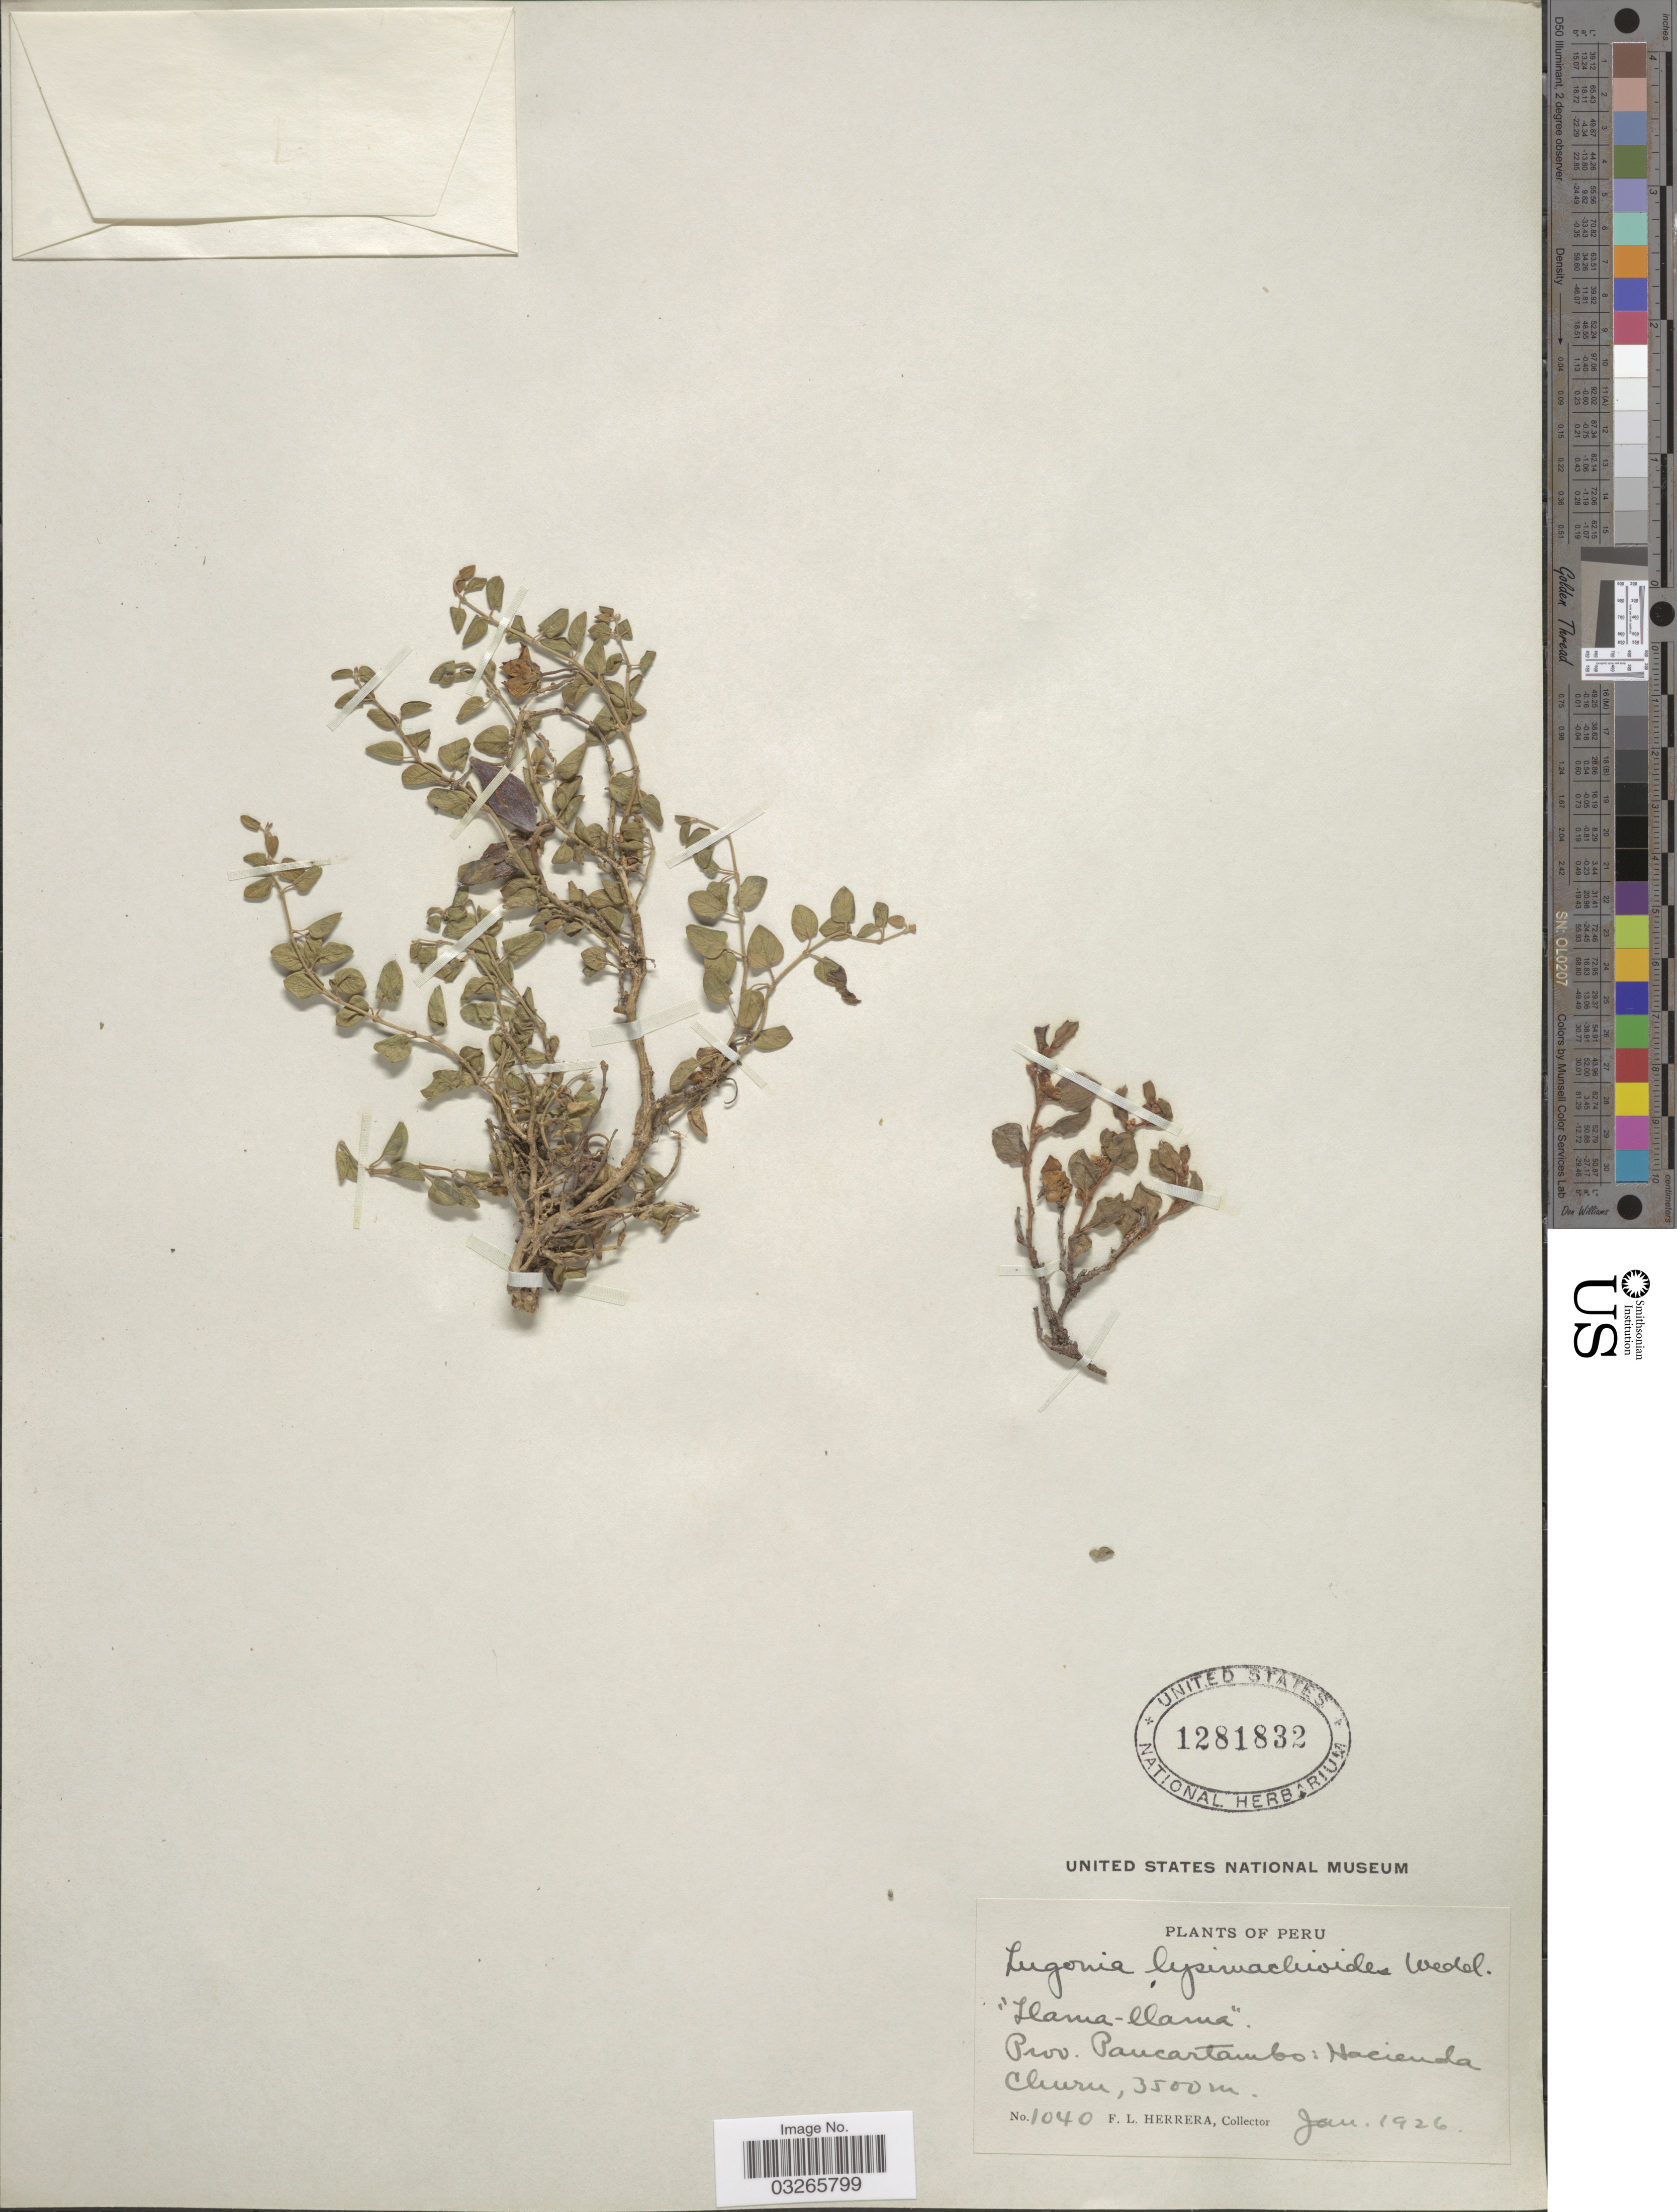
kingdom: Plantae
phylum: Tracheophyta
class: Magnoliopsida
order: Gentianales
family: Apocynaceae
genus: Sarcostemma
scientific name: Sarcostemma lysimachioides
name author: (Wedd.) R.W. Holm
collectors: F. L. Herrera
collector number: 1040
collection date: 1926-01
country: Peru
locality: Prov. Paucartambo: Hacienda Churu.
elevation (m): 3500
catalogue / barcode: US 1281832